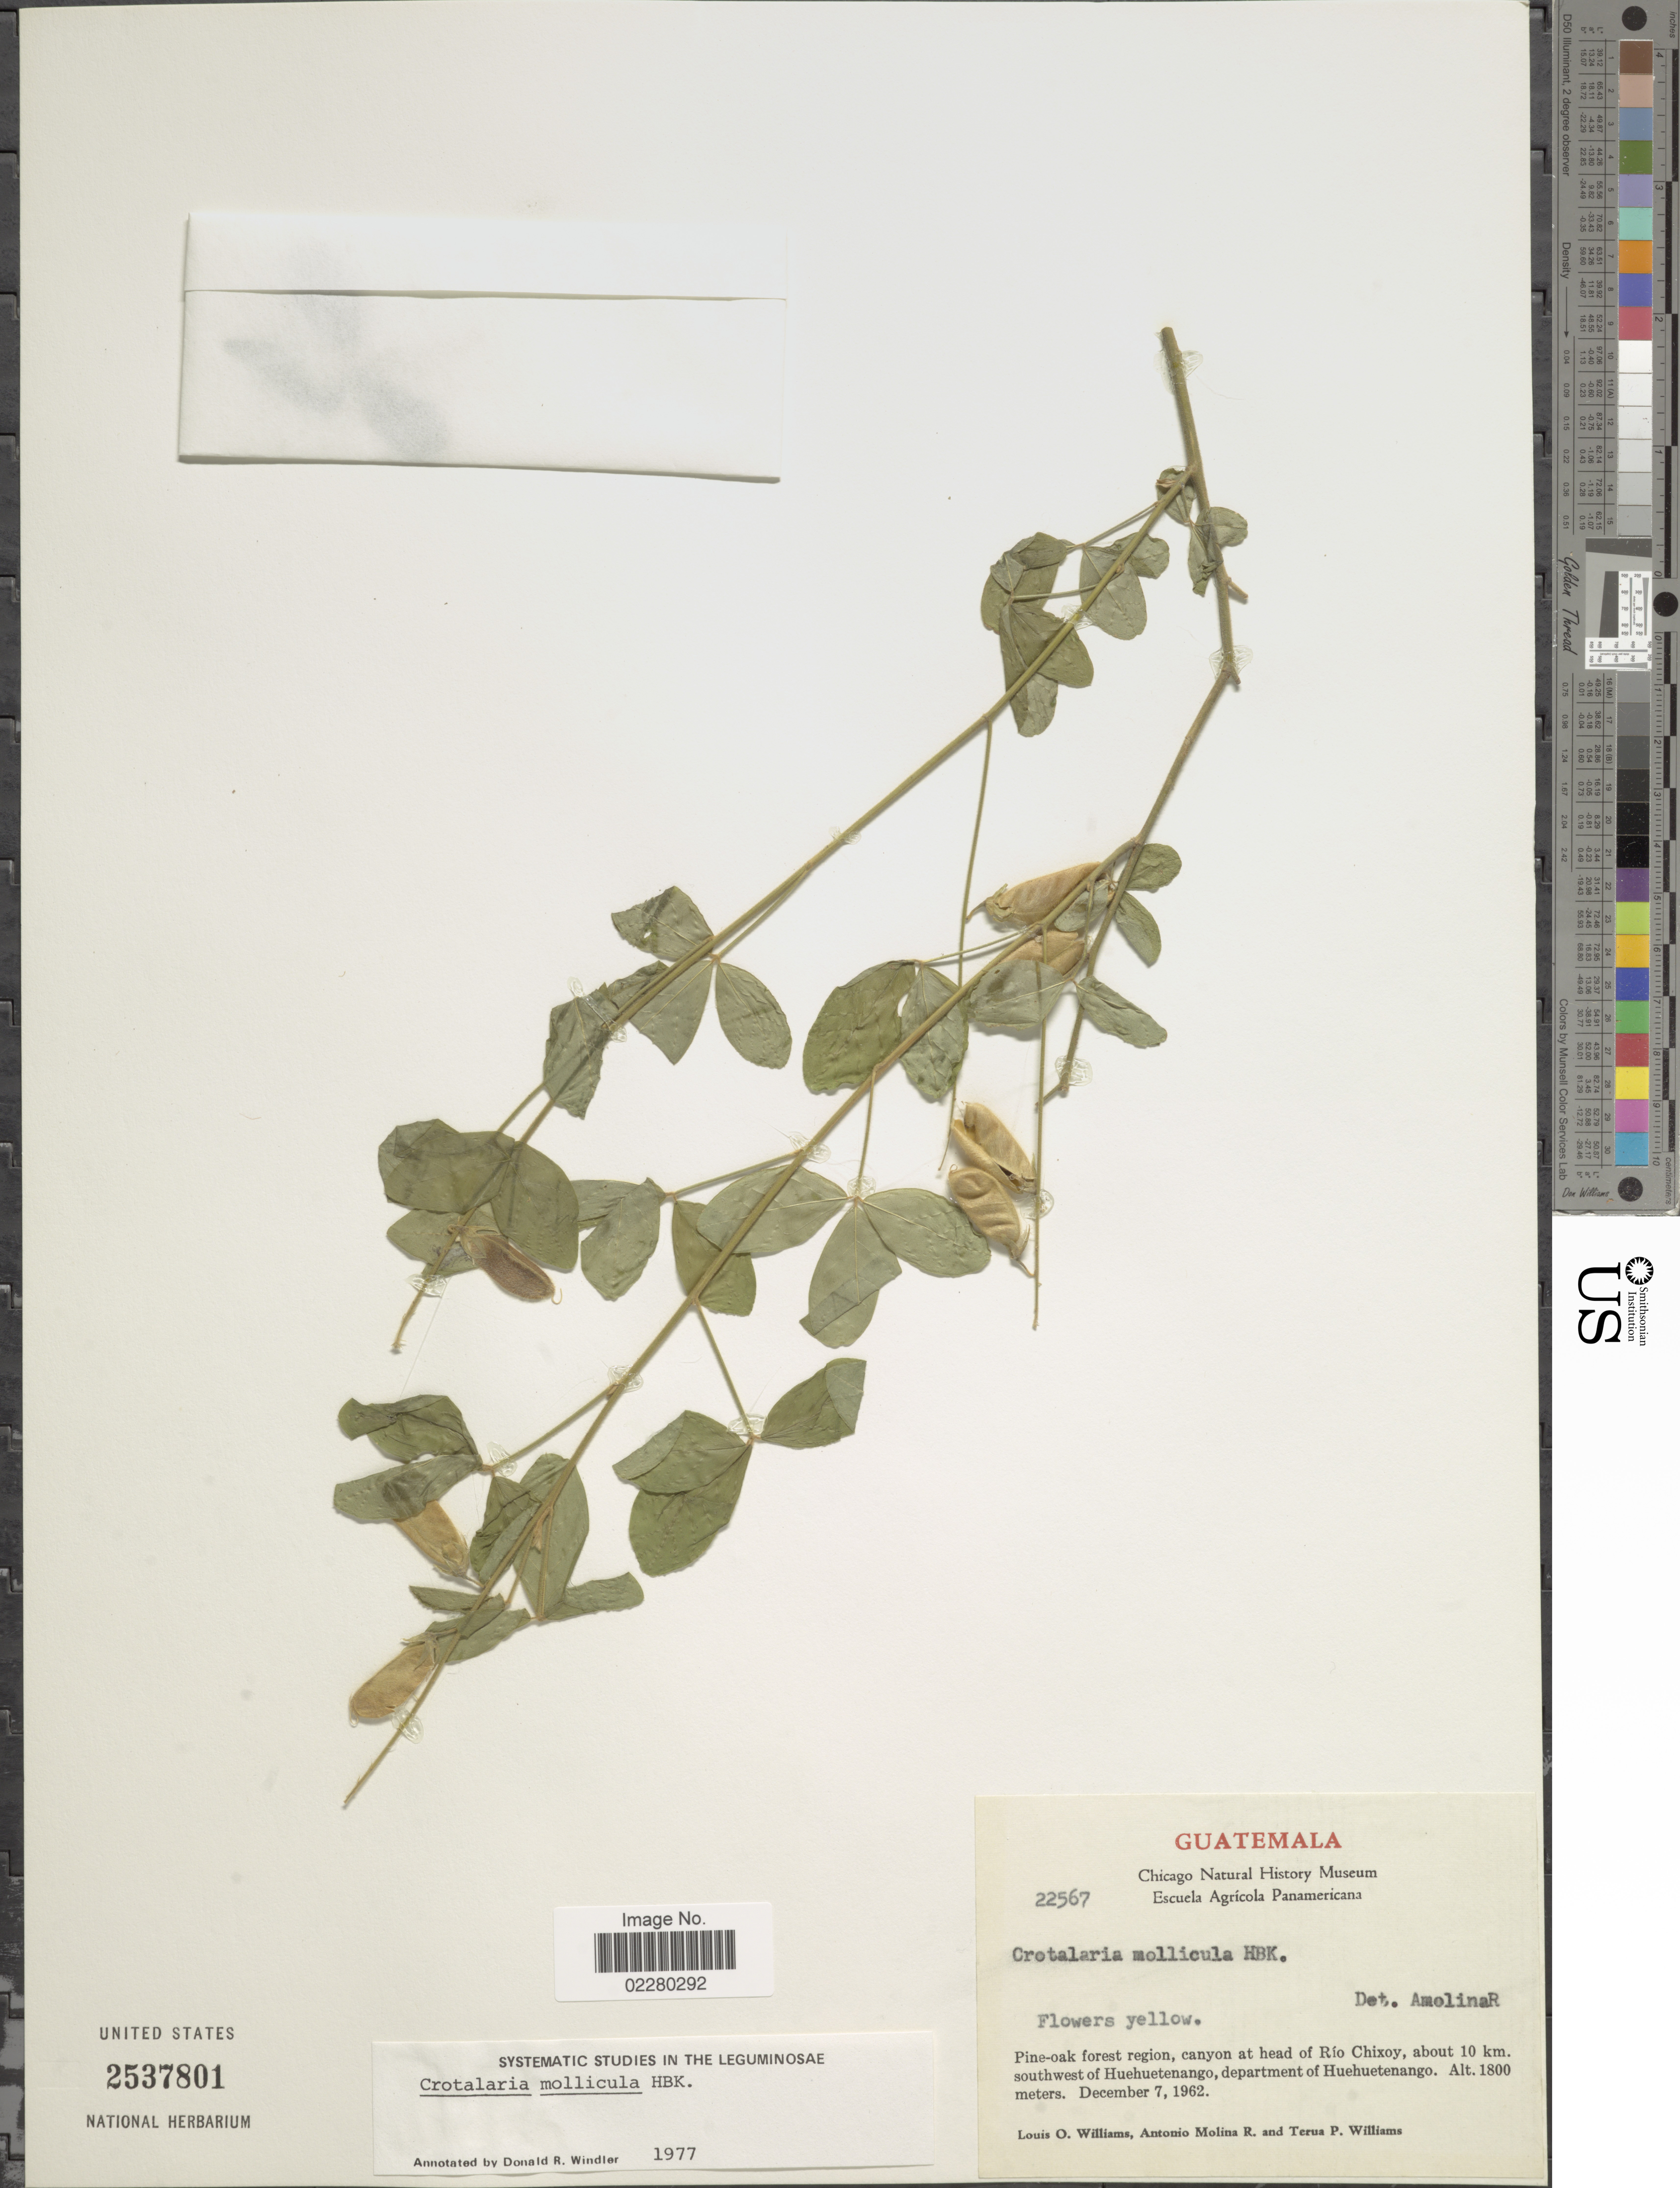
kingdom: Plantae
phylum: Tracheophyta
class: Magnoliopsida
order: Fabales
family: Fabaceae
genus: Crotalaria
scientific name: Crotalaria mollicula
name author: Kunth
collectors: L. O. Williams, A. Molina R. & T. P. Williams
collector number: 22567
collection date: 1962-12-07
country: Guatemala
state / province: Huehuetenango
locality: Pine-oak forest region, canyon at head of Río Chixoy, about 10 km. southwest of Huehuetenango, department of Huehuetenango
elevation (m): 1800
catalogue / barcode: US 2537801